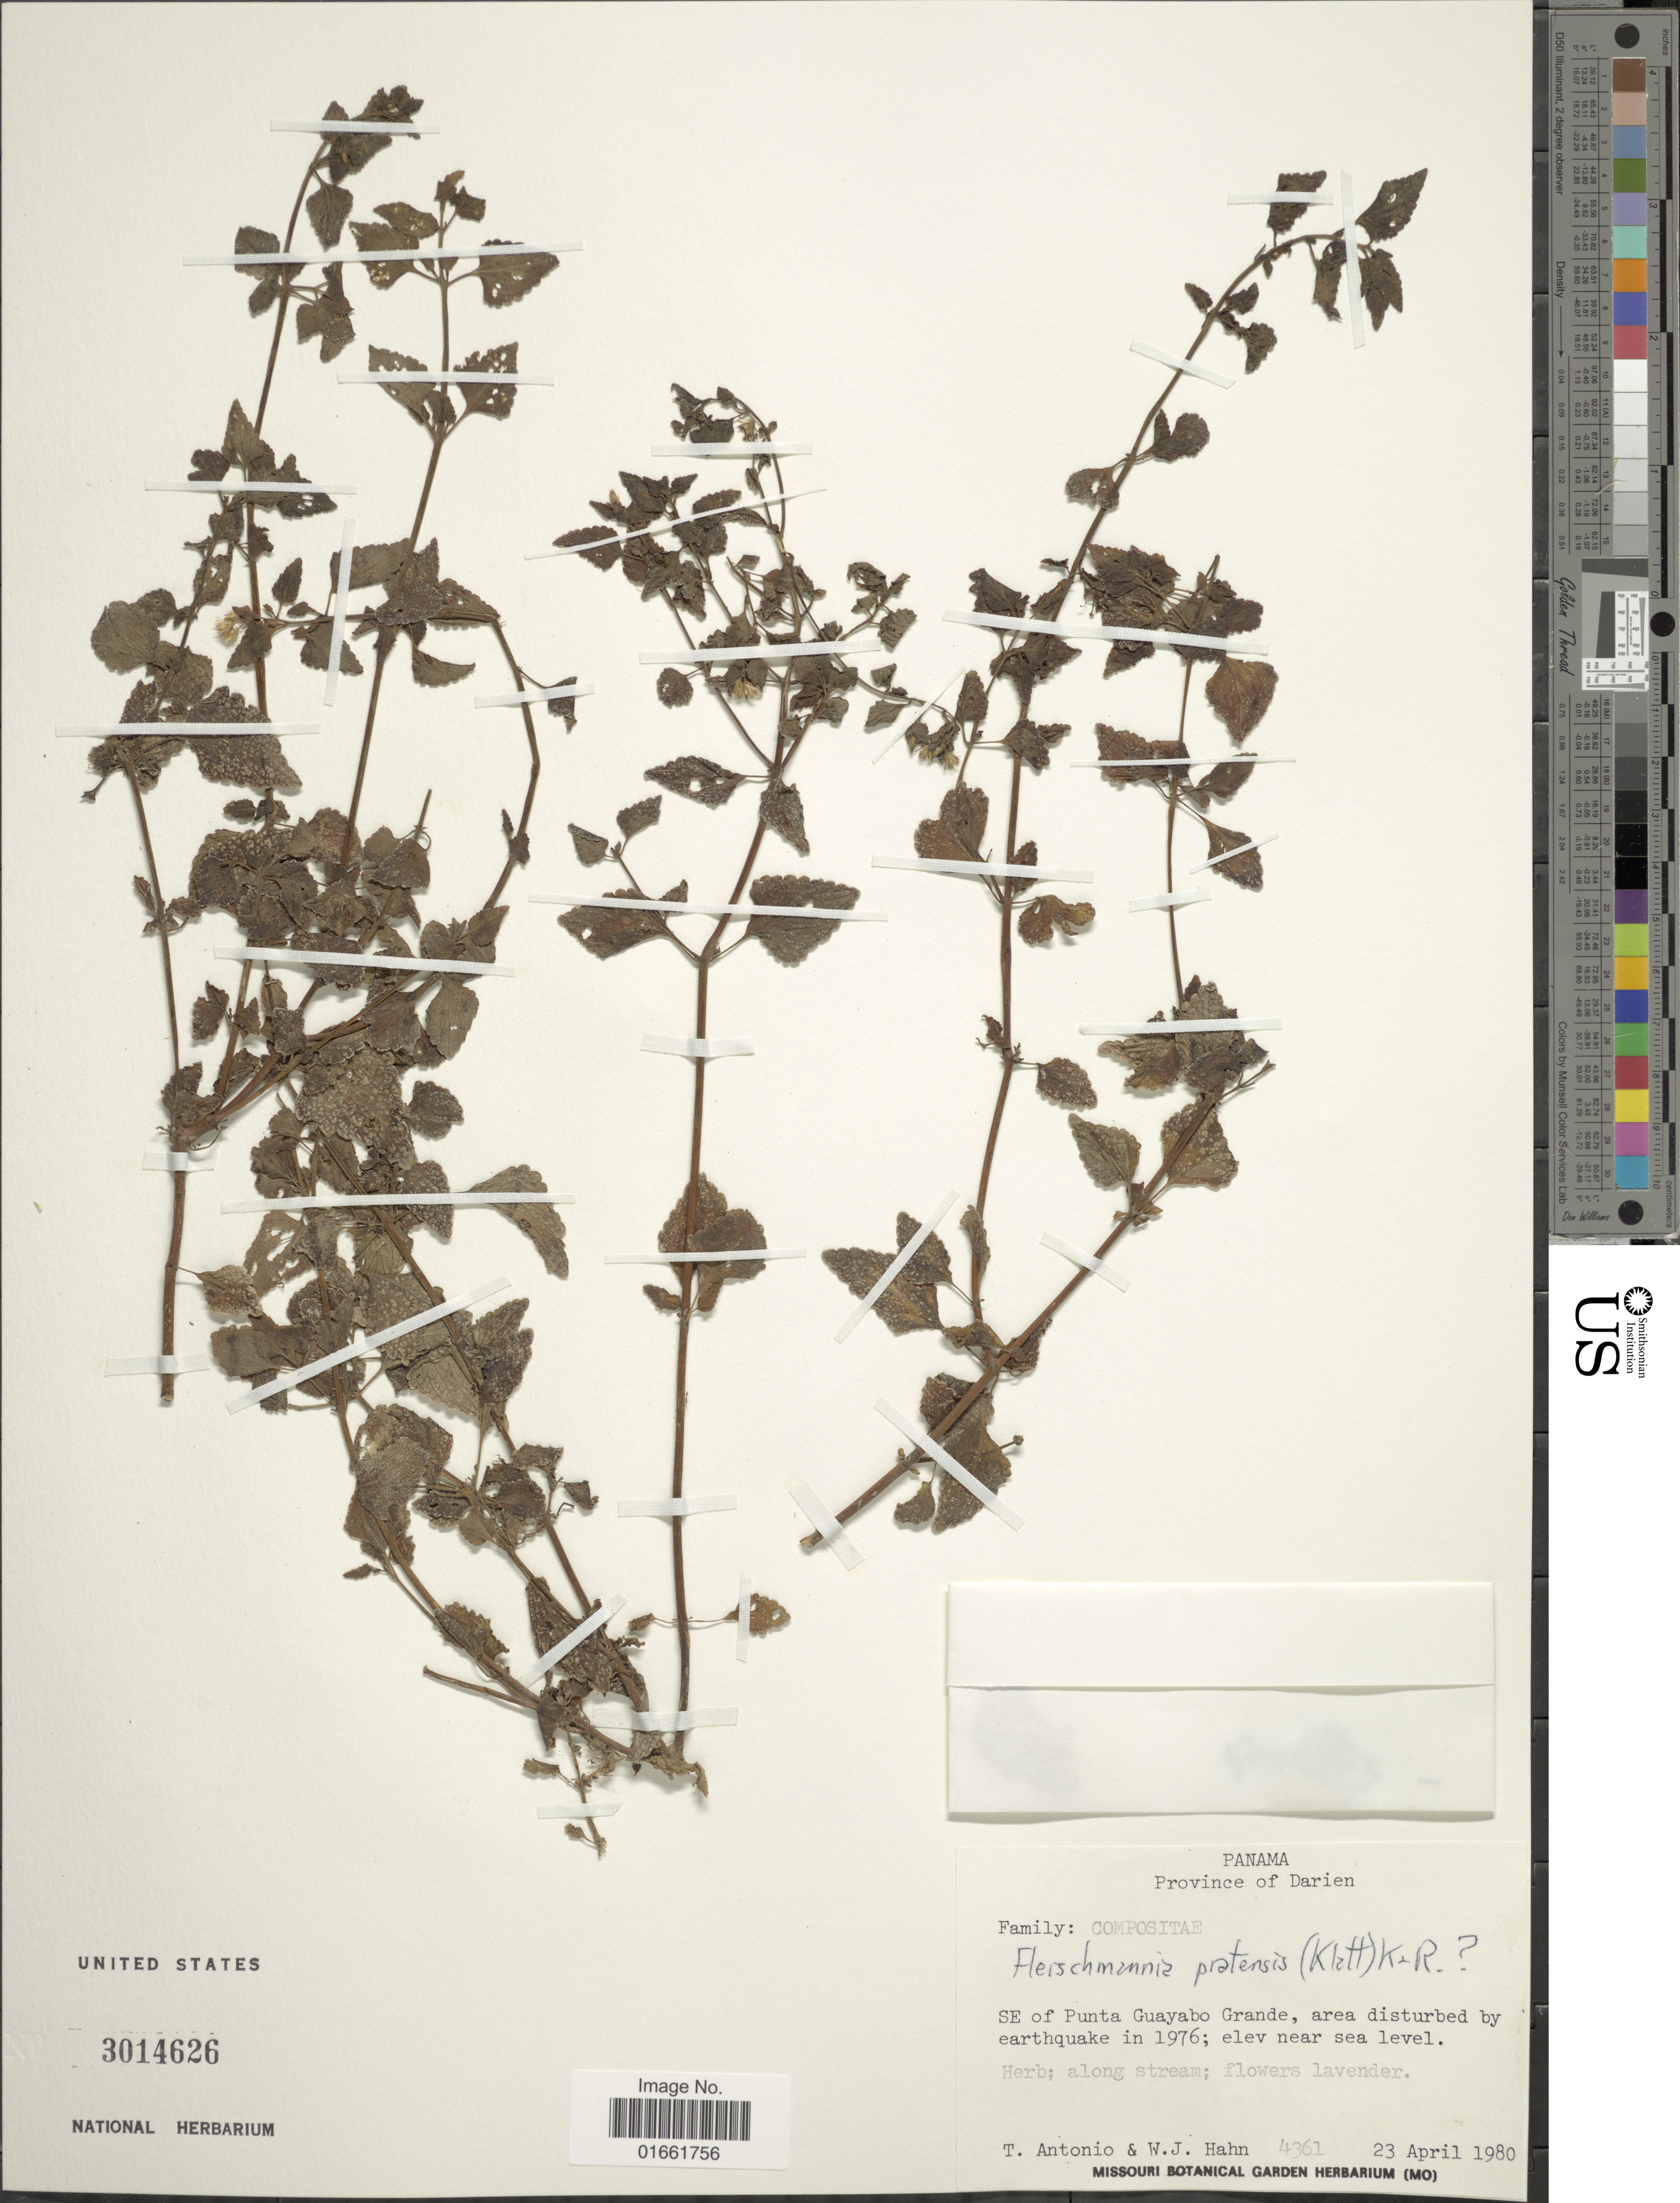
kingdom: Plantae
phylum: Tracheophyta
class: Magnoliopsida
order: Asterales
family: Asteraceae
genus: Fleischmannia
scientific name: Fleischmannia pratensis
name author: (Klatt) R.M. King & H. Rob.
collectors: T. Antonio & W. J. Hahn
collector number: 4361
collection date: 1980-04-23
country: Panama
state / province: Darién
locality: Province of Darien. SE of Punta Guayabo Grande, area disturbed by earthquake in 1976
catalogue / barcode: US 3014626